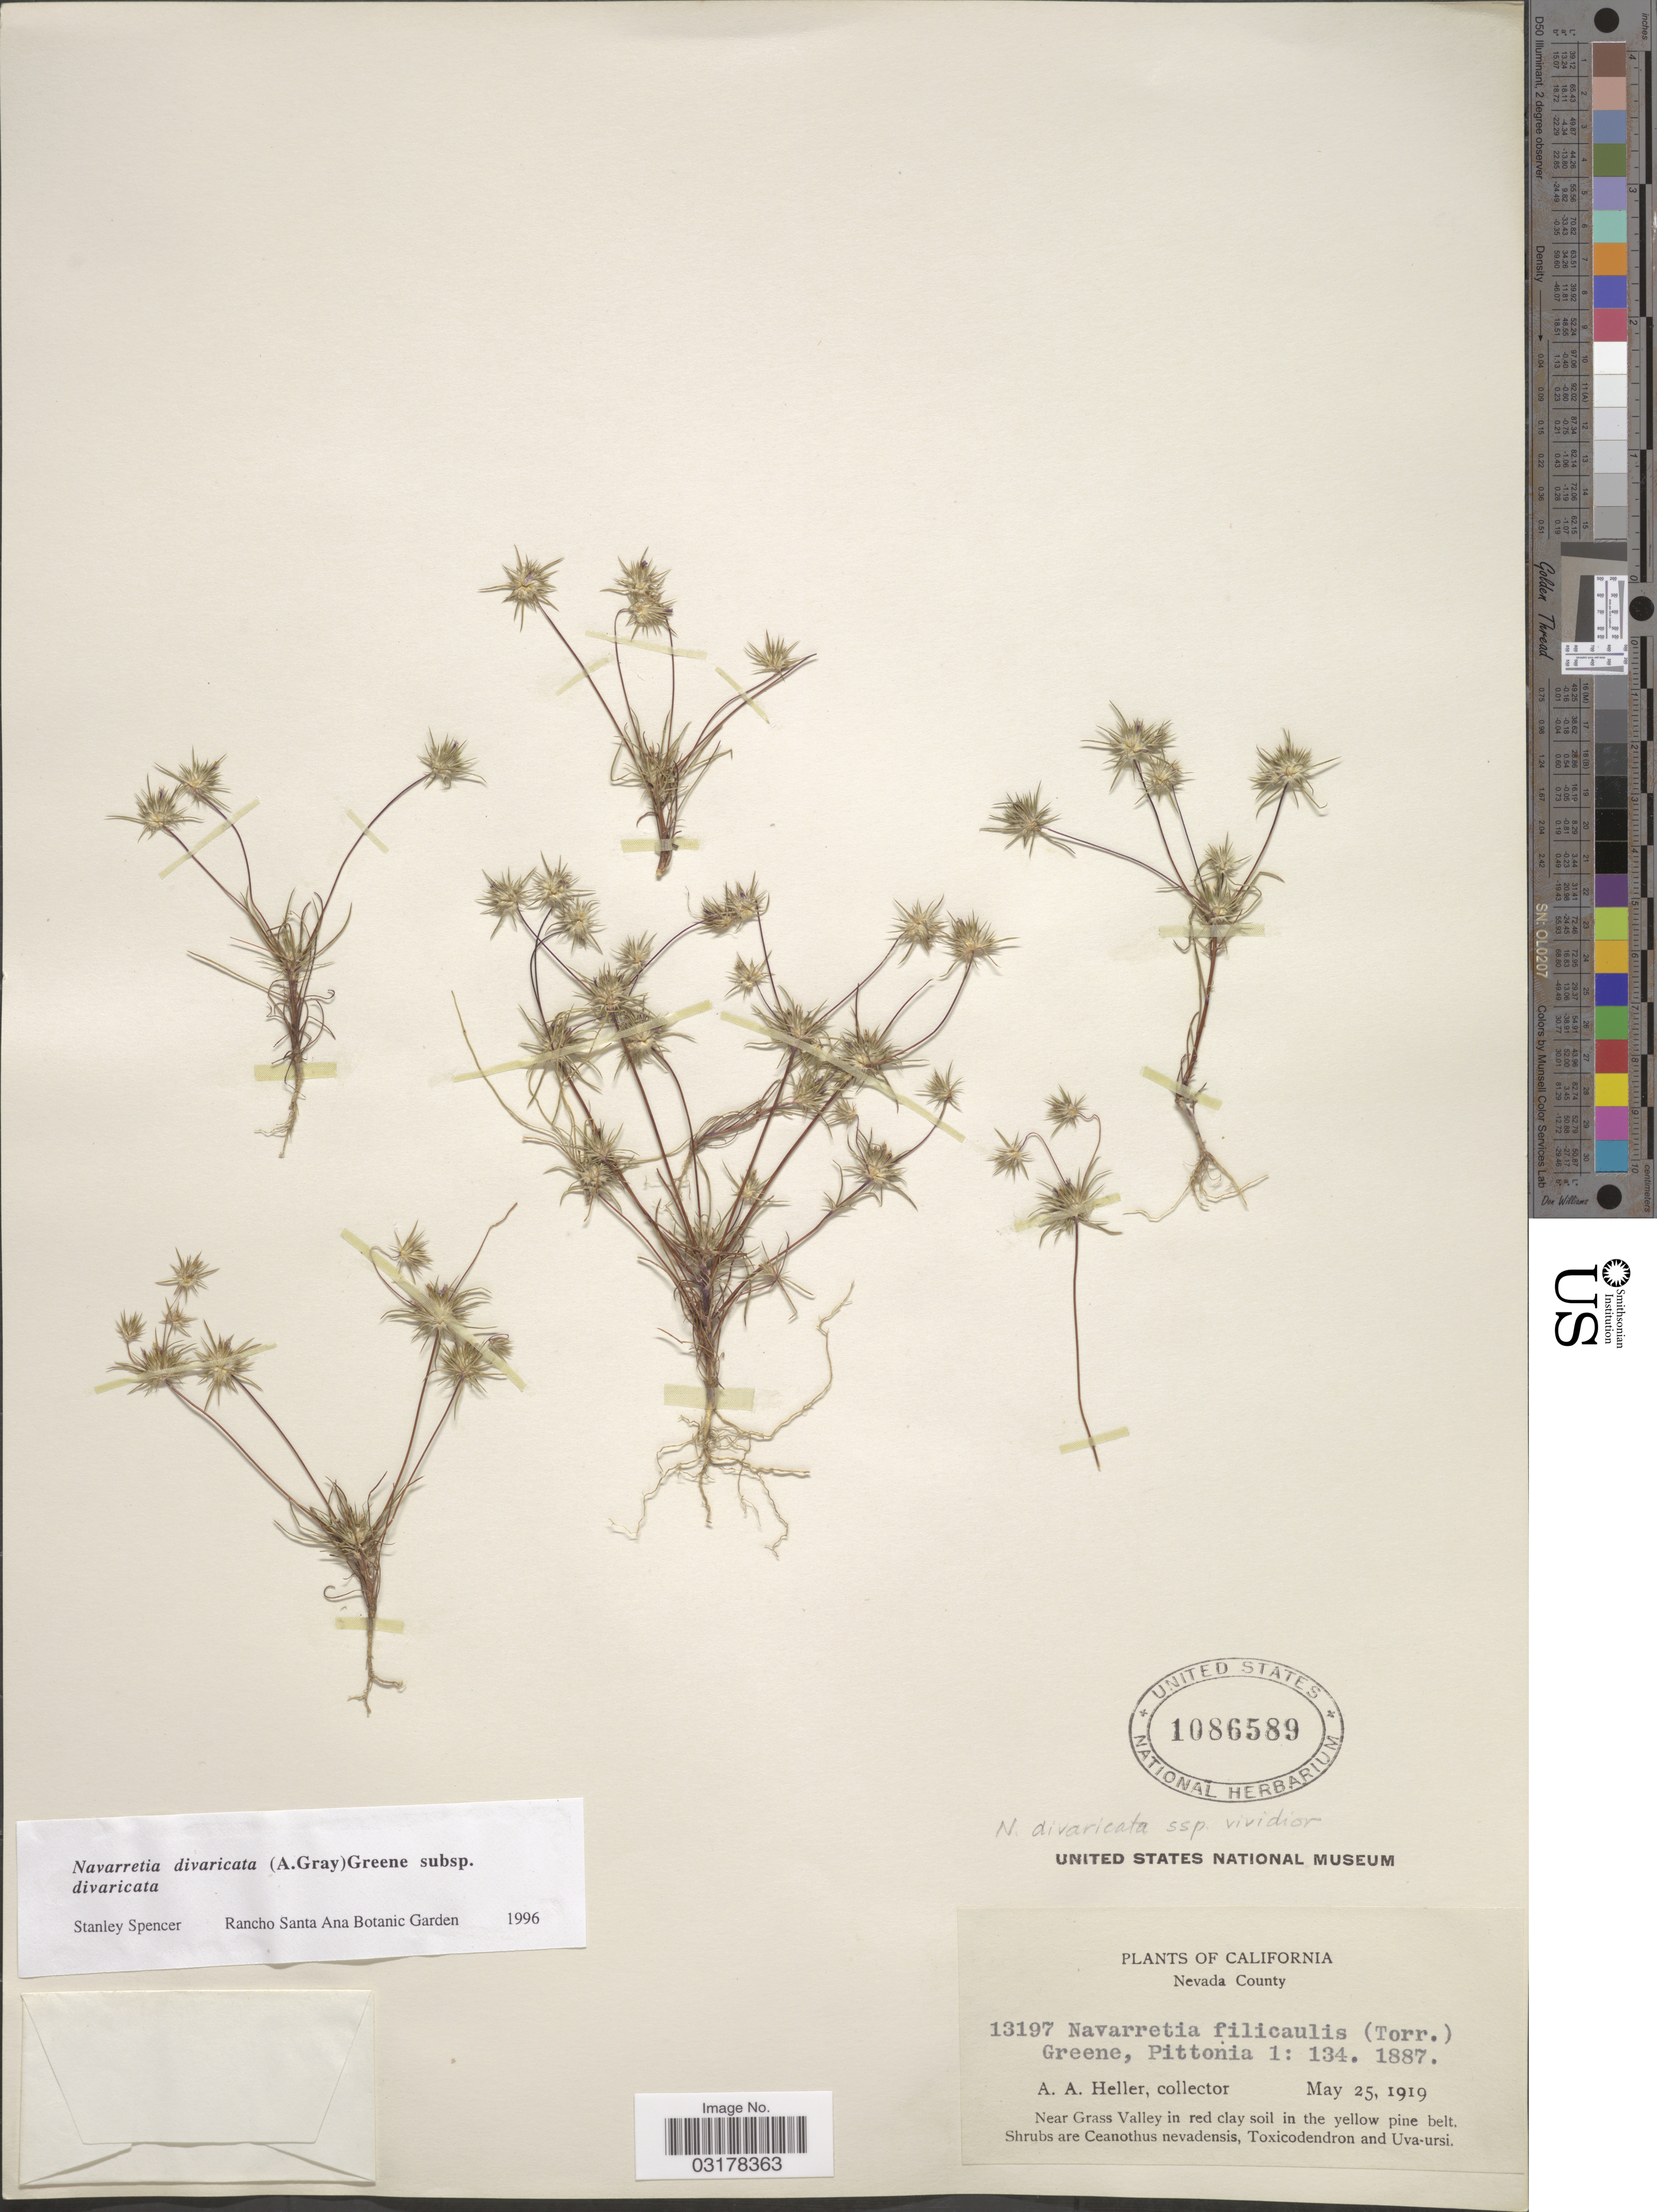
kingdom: Plantae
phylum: Tracheophyta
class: Magnoliopsida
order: Ericales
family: Polemoniaceae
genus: Navarretia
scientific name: Navarretia divaricata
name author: S.W. Greene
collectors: A. A. Heller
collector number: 13197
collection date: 1919-05-25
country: United States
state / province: California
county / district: Nevada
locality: Nevada County. Near Grass Valley.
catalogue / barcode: US 1086589